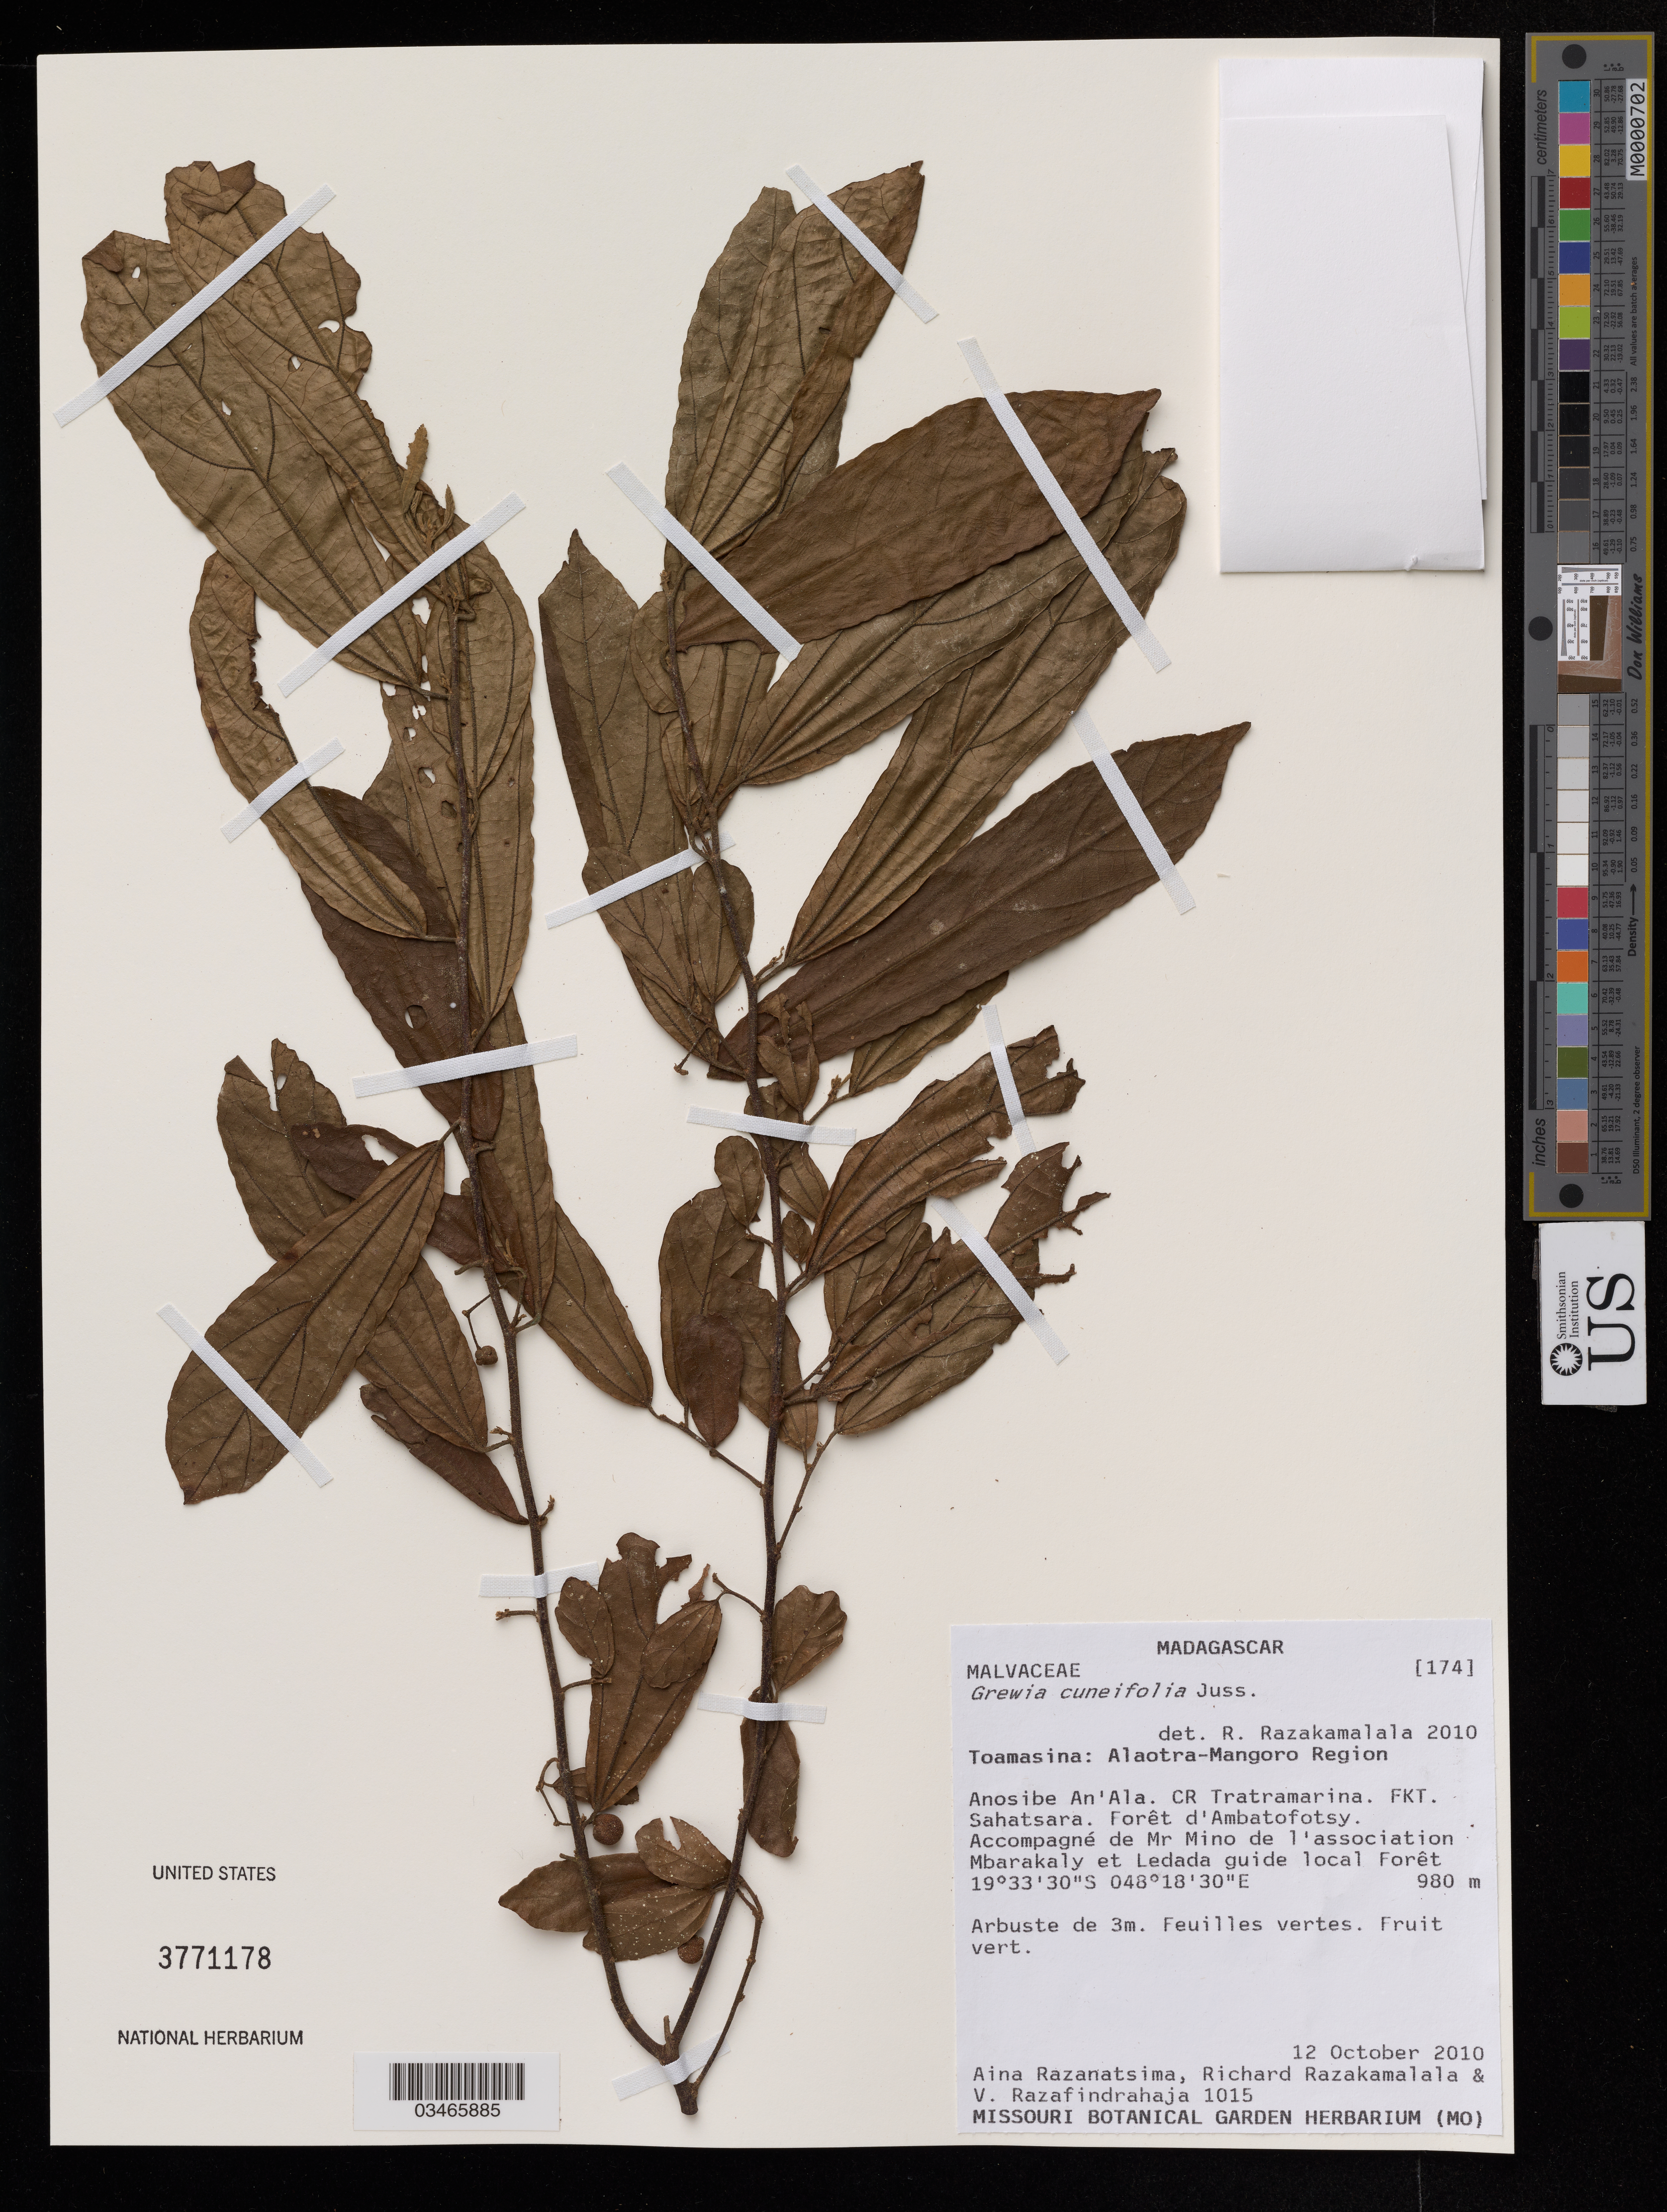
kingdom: Plantae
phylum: Tracheophyta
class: Magnoliopsida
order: Malvales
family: Malvaceae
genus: Grewia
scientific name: Grewia cuneifolia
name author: Juss.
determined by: Razakamalala, R.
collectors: A. Razanatsima, R. Razakamalala & V. Razafindrahaja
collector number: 1050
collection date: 2010-10-12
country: Madagascar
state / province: Alaotra Mangoro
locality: Anosibe An'Ala. CR Tratramarina. FKT. Sahatsara. Foret d'Ambatofotsy.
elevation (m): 980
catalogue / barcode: US 3771178